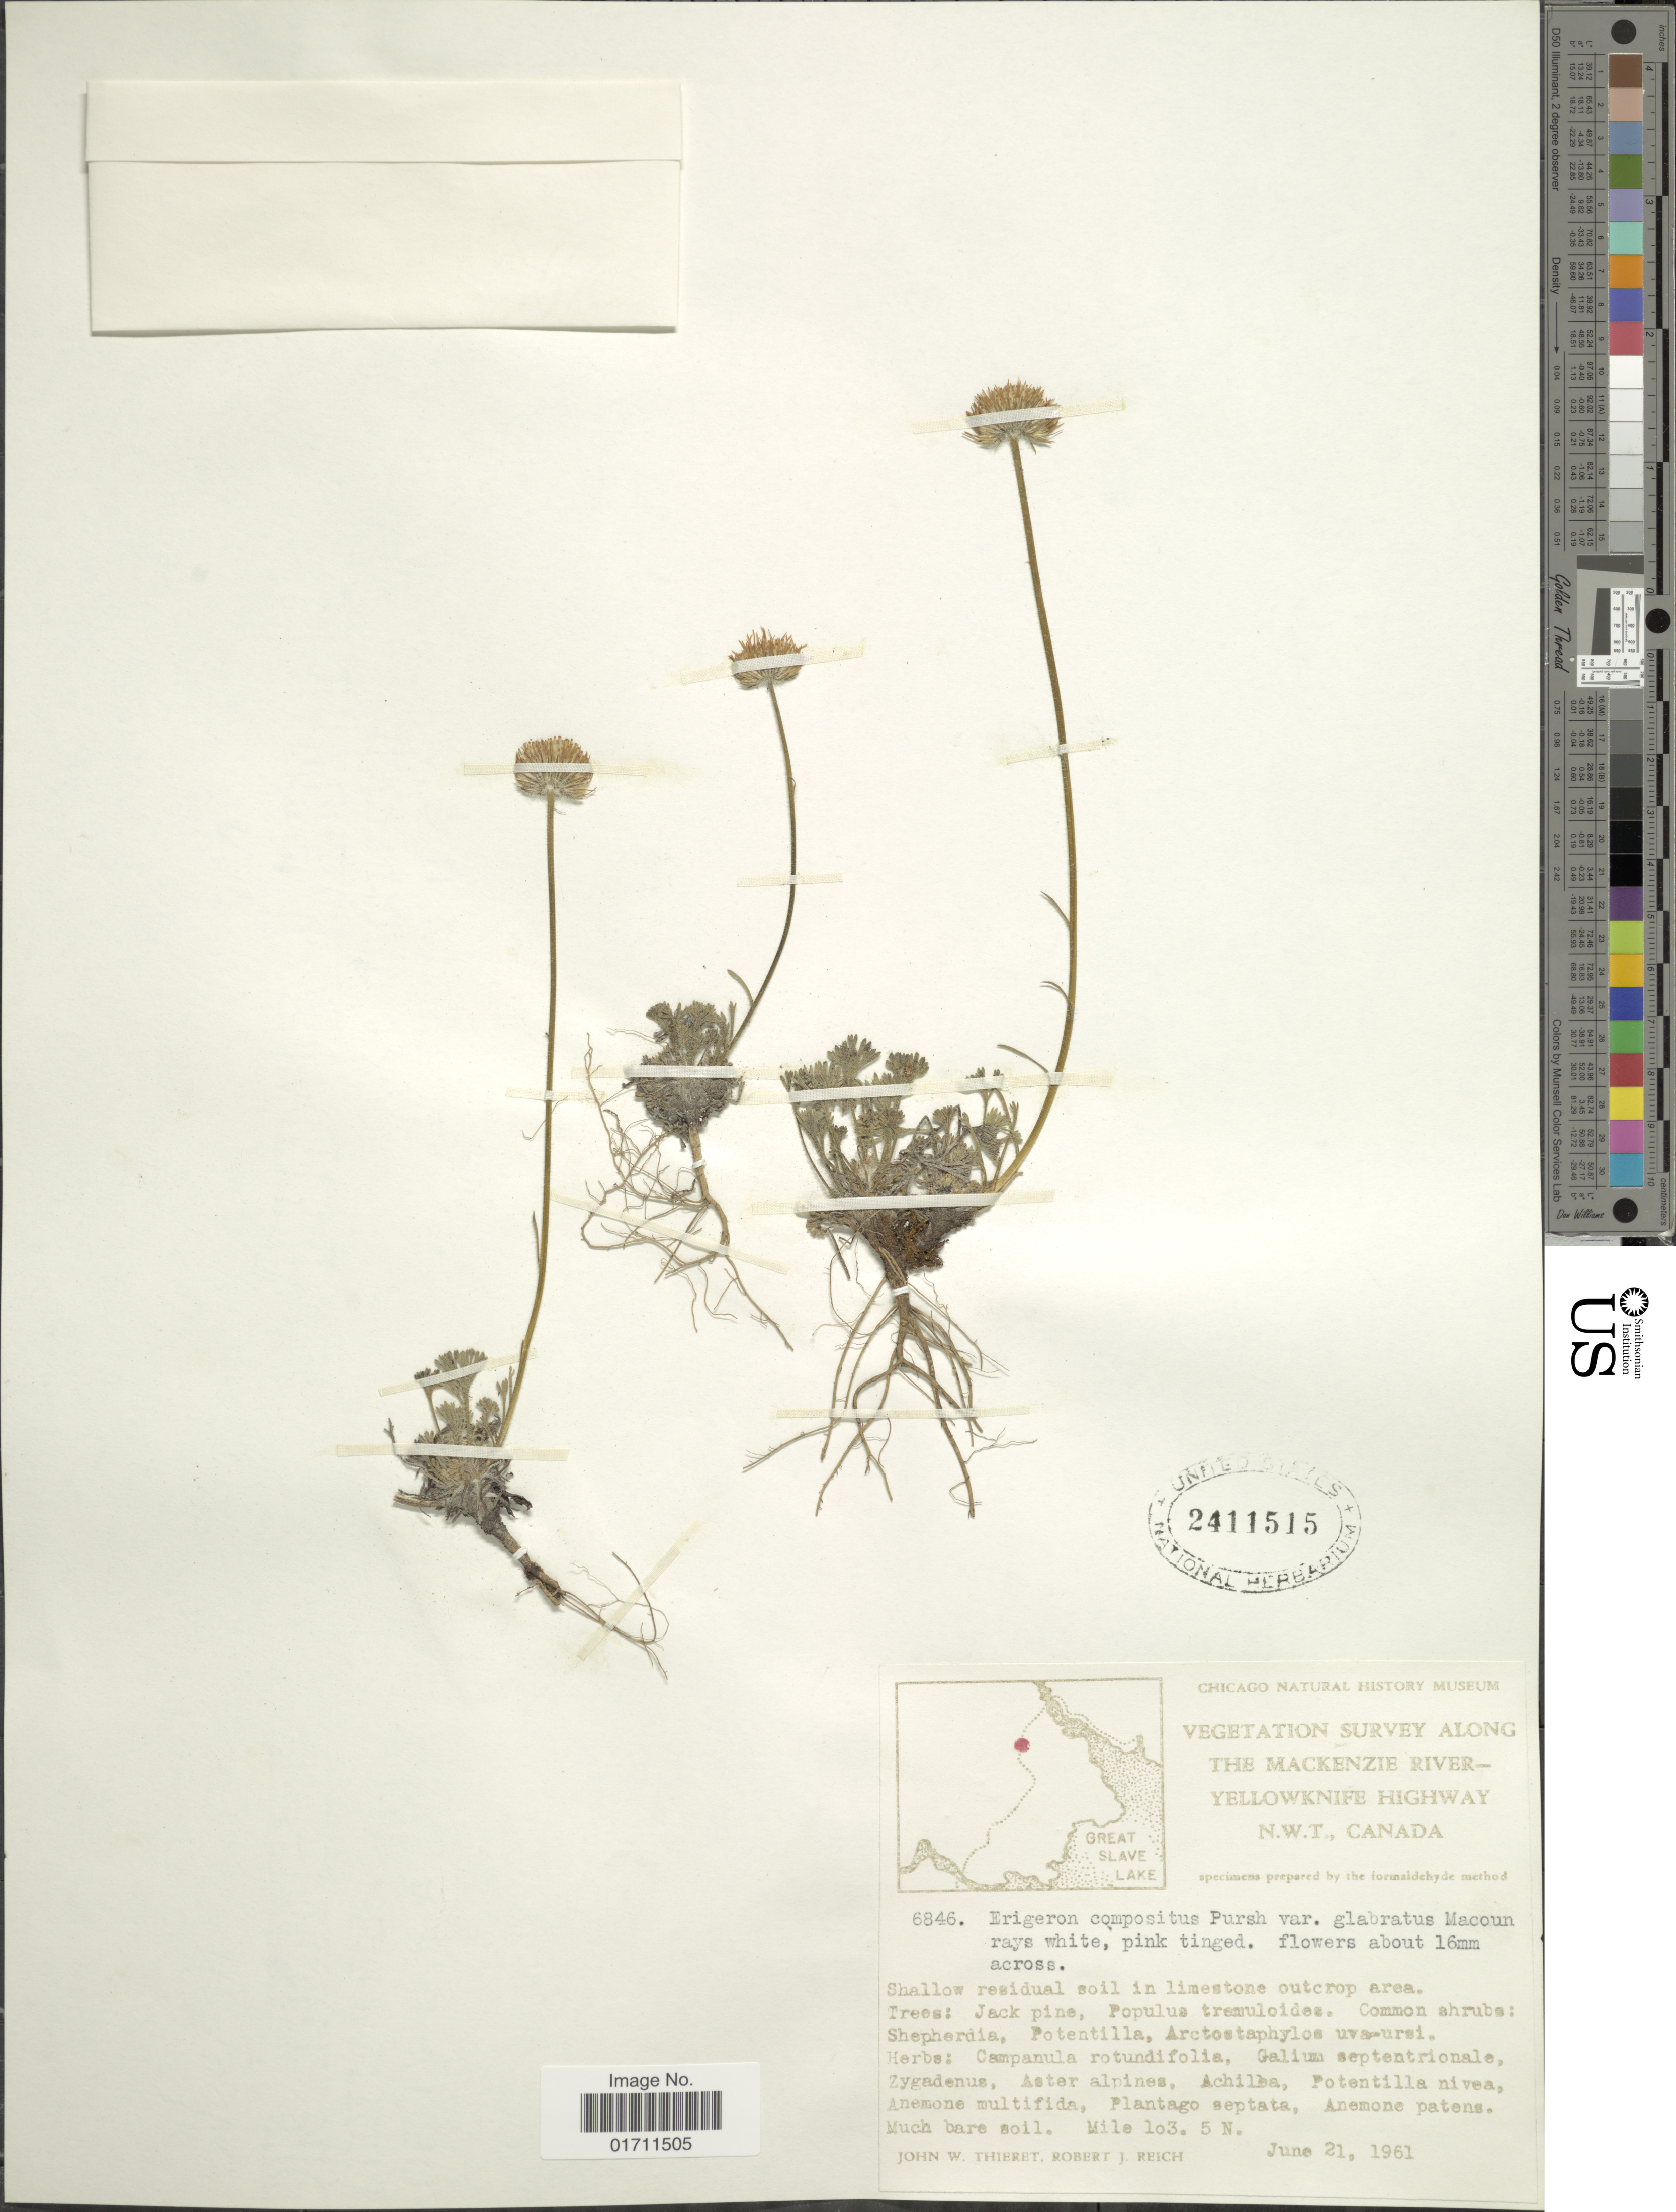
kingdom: Plantae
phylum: Tracheophyta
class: Magnoliopsida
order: Asterales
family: Asteraceae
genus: Erigeron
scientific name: Erigeron compositus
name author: Pursh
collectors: J. W. Thieret & R. Reich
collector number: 6846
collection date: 1961-06-21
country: Canada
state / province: Northwest Territories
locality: Vegetation Survey along the Mackenzie River-Yellow Highway, Galium septentrionalis. Mile 103.5 N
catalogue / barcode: US 2411515